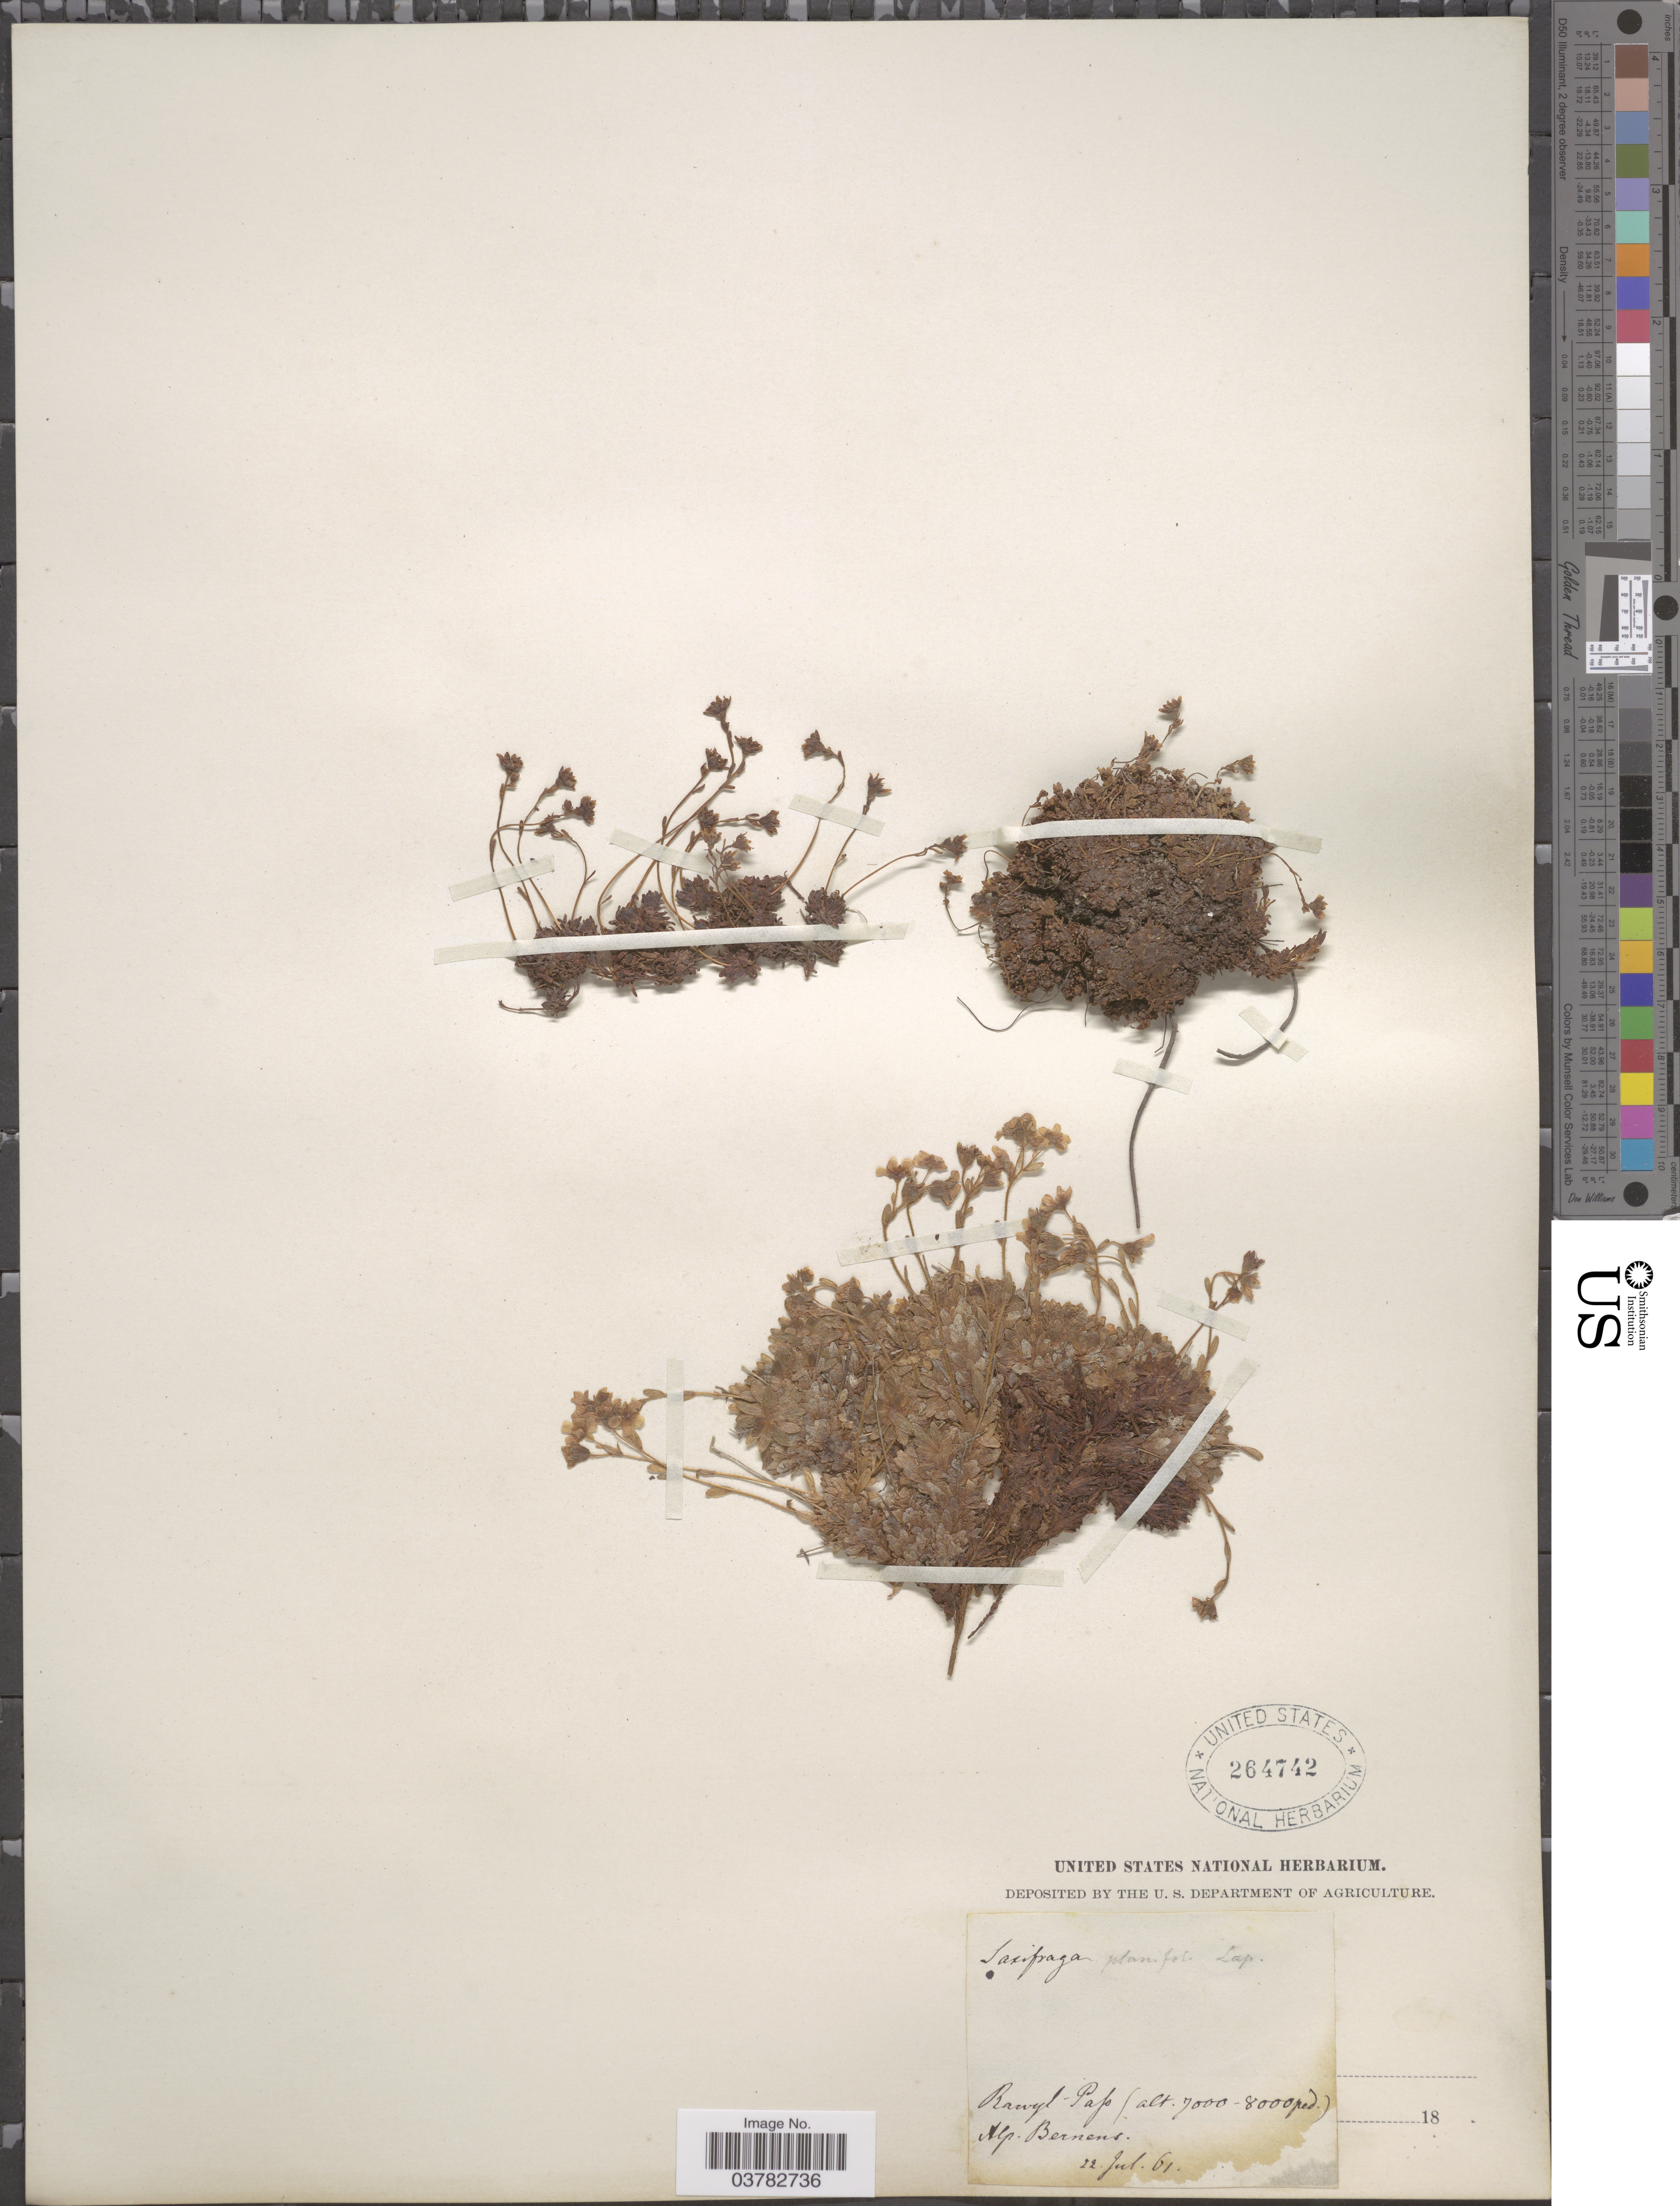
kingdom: Plantae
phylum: Tracheophyta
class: Magnoliopsida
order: Saxifragales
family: Saxifragaceae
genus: Saxifraga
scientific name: Saxifraga planifolia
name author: Lapeyr.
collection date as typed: Transcribed d/m/y: 22/7/61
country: Switzerland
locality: Rawyl-Pass. Apl. Bernens.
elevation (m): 2134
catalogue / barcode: US 264742